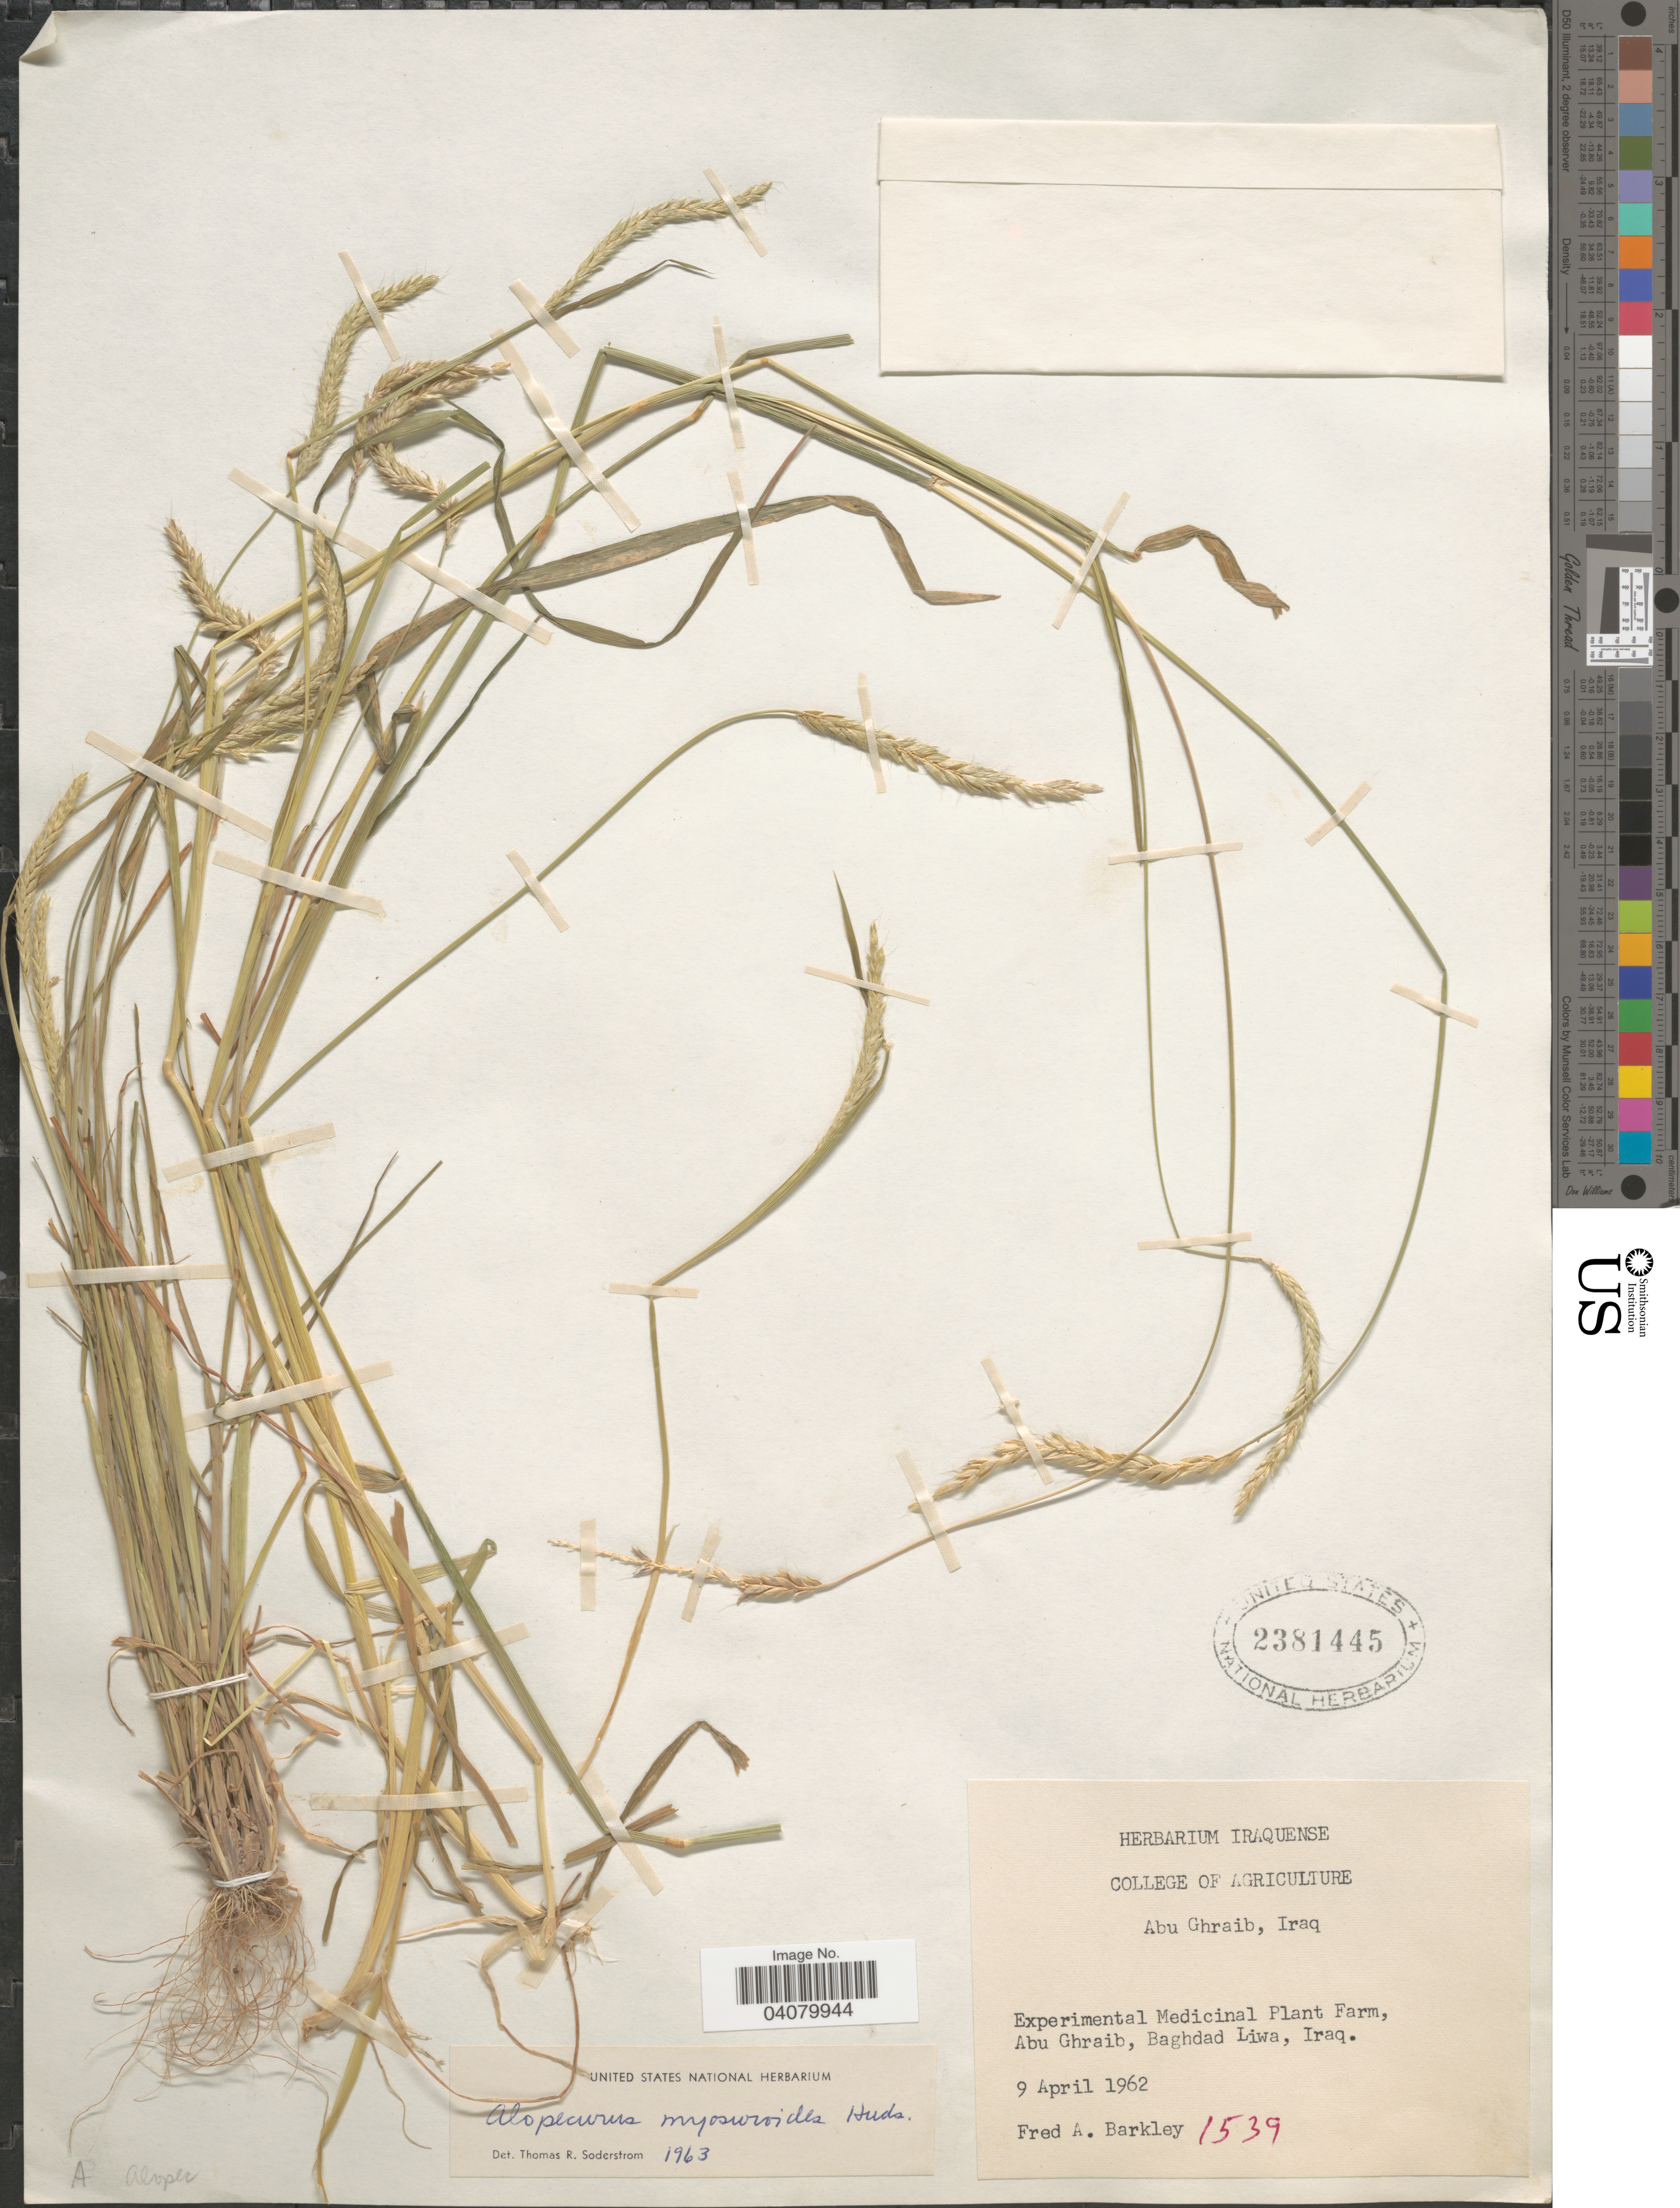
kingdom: Plantae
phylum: Tracheophyta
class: Liliopsida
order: Poales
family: Poaceae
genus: Alopecurus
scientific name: Alopecurus myosuroides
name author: Huds.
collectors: F. A. Barkley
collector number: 1539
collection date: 1962-04-09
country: Iraq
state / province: Baghdad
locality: Experimental Medicinal Plant Farm, Abu Ghraib, Baghdad Liwa.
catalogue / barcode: US 2381445